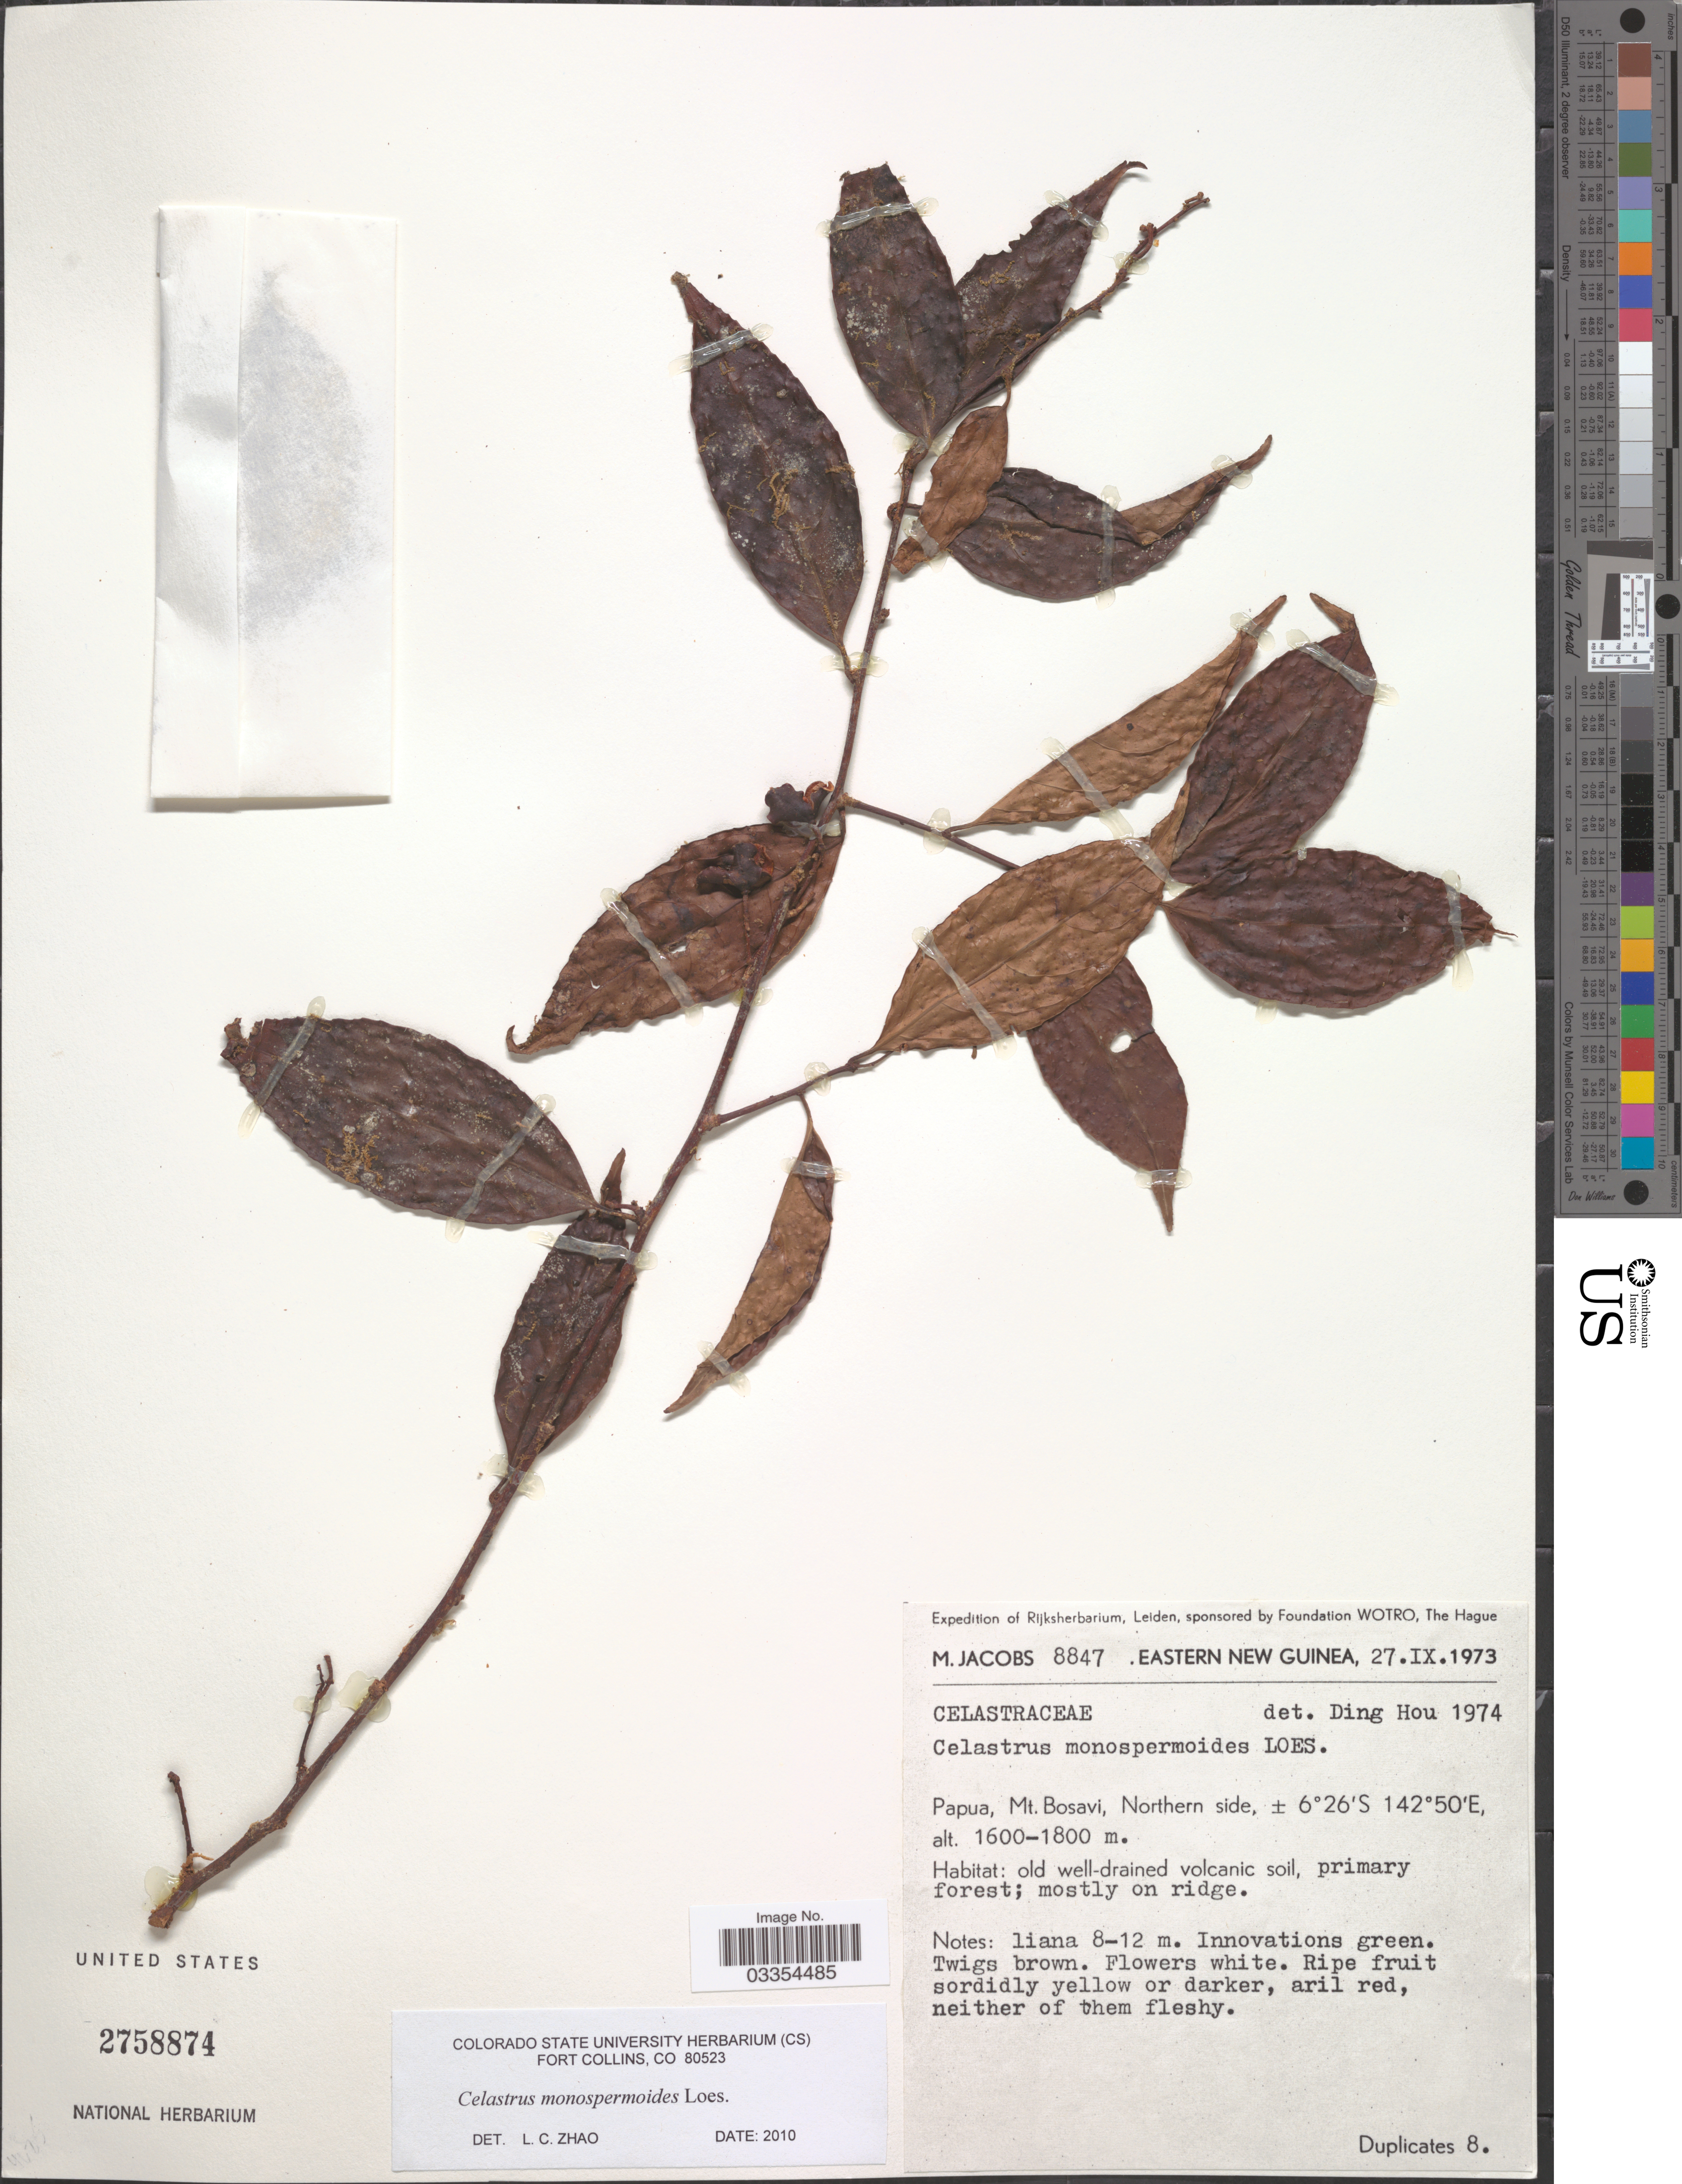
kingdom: Plantae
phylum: Tracheophyta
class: Magnoliopsida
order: Celastrales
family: Celastraceae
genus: Celastrus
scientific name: Celastrus monospermoides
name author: Loes.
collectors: M. Jacobs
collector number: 8847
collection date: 1973-09-27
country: Papua New Guinea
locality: Eastern New Guinea, Papua, Mt. Bosavi, Northern side.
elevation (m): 1600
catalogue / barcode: US 2758874